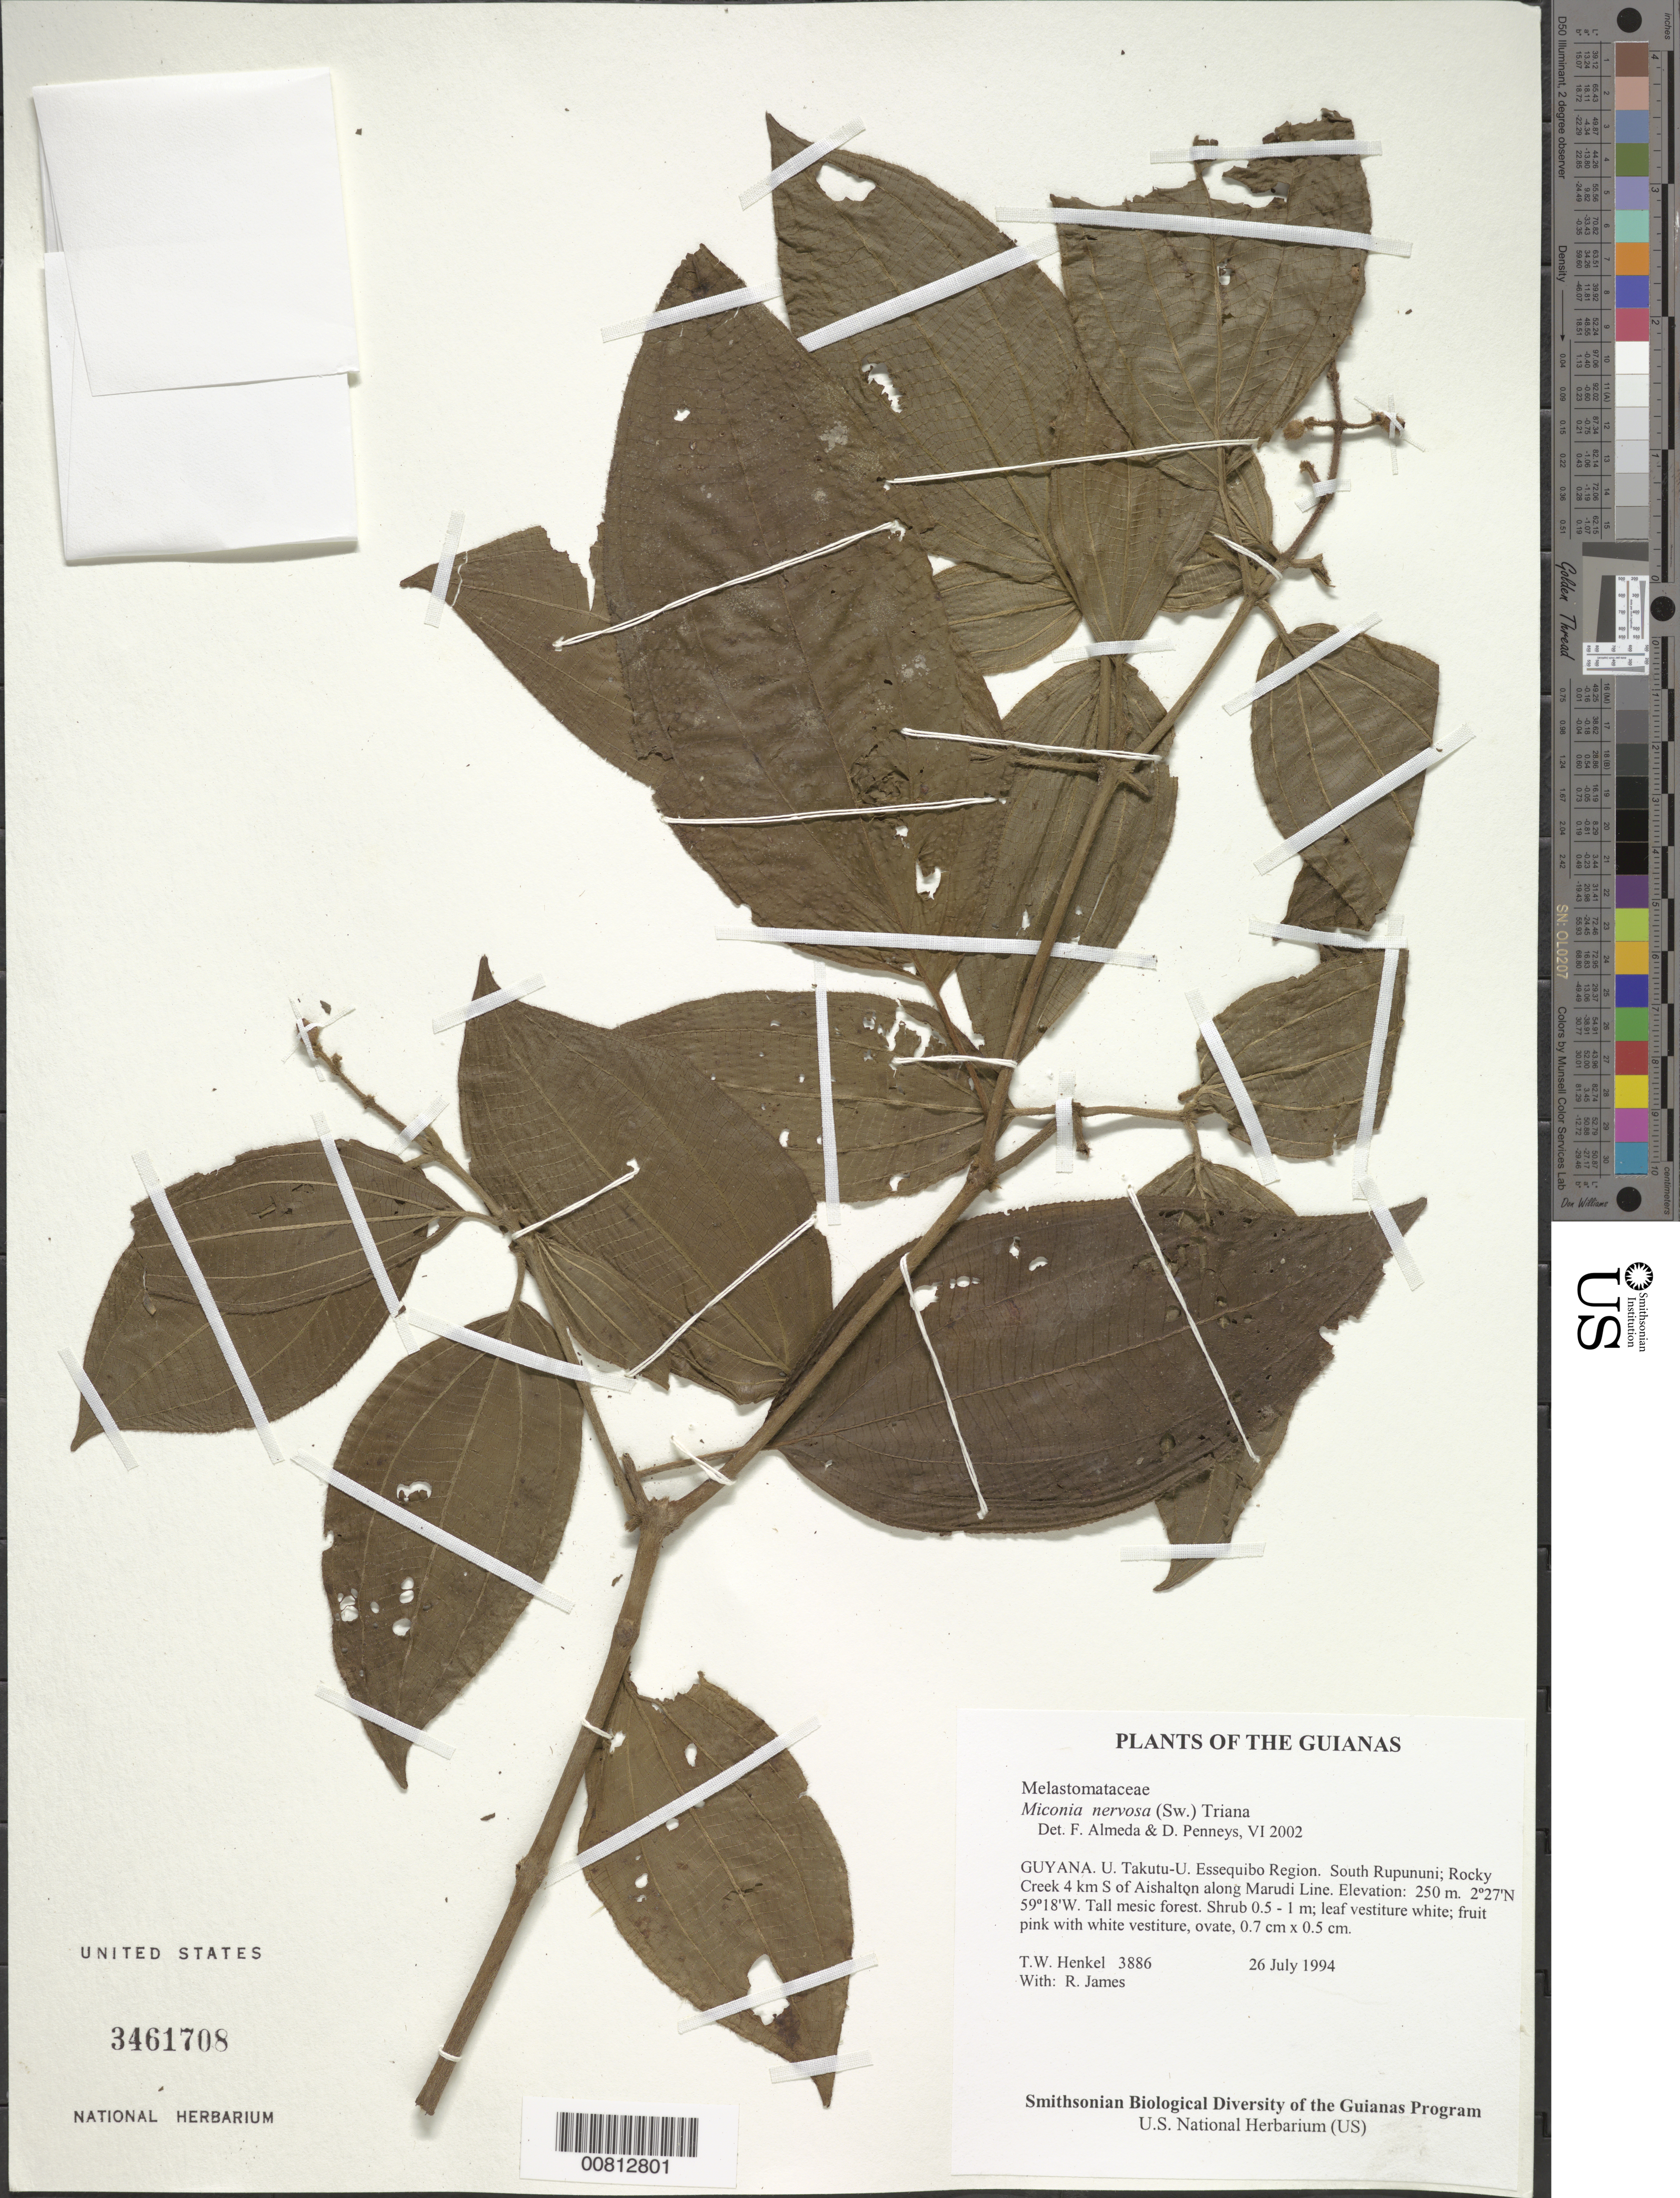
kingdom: Plantae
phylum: Tracheophyta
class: Magnoliopsida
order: Myrtales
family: Melastomataceae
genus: Miconia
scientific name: Miconia nervosa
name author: (Sm.) Triana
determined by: Almeda, F.; Penneys, D. S.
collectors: T. Henkel & R. James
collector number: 3886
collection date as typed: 26 July 1994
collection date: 1994-07-26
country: Guyana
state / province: U. Takutu-U. Essequibo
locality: South Rupununi; Rocky Creek 4 km S of Aishalton along Marudi Line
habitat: Tall mesic forest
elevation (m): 250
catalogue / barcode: US 3461708